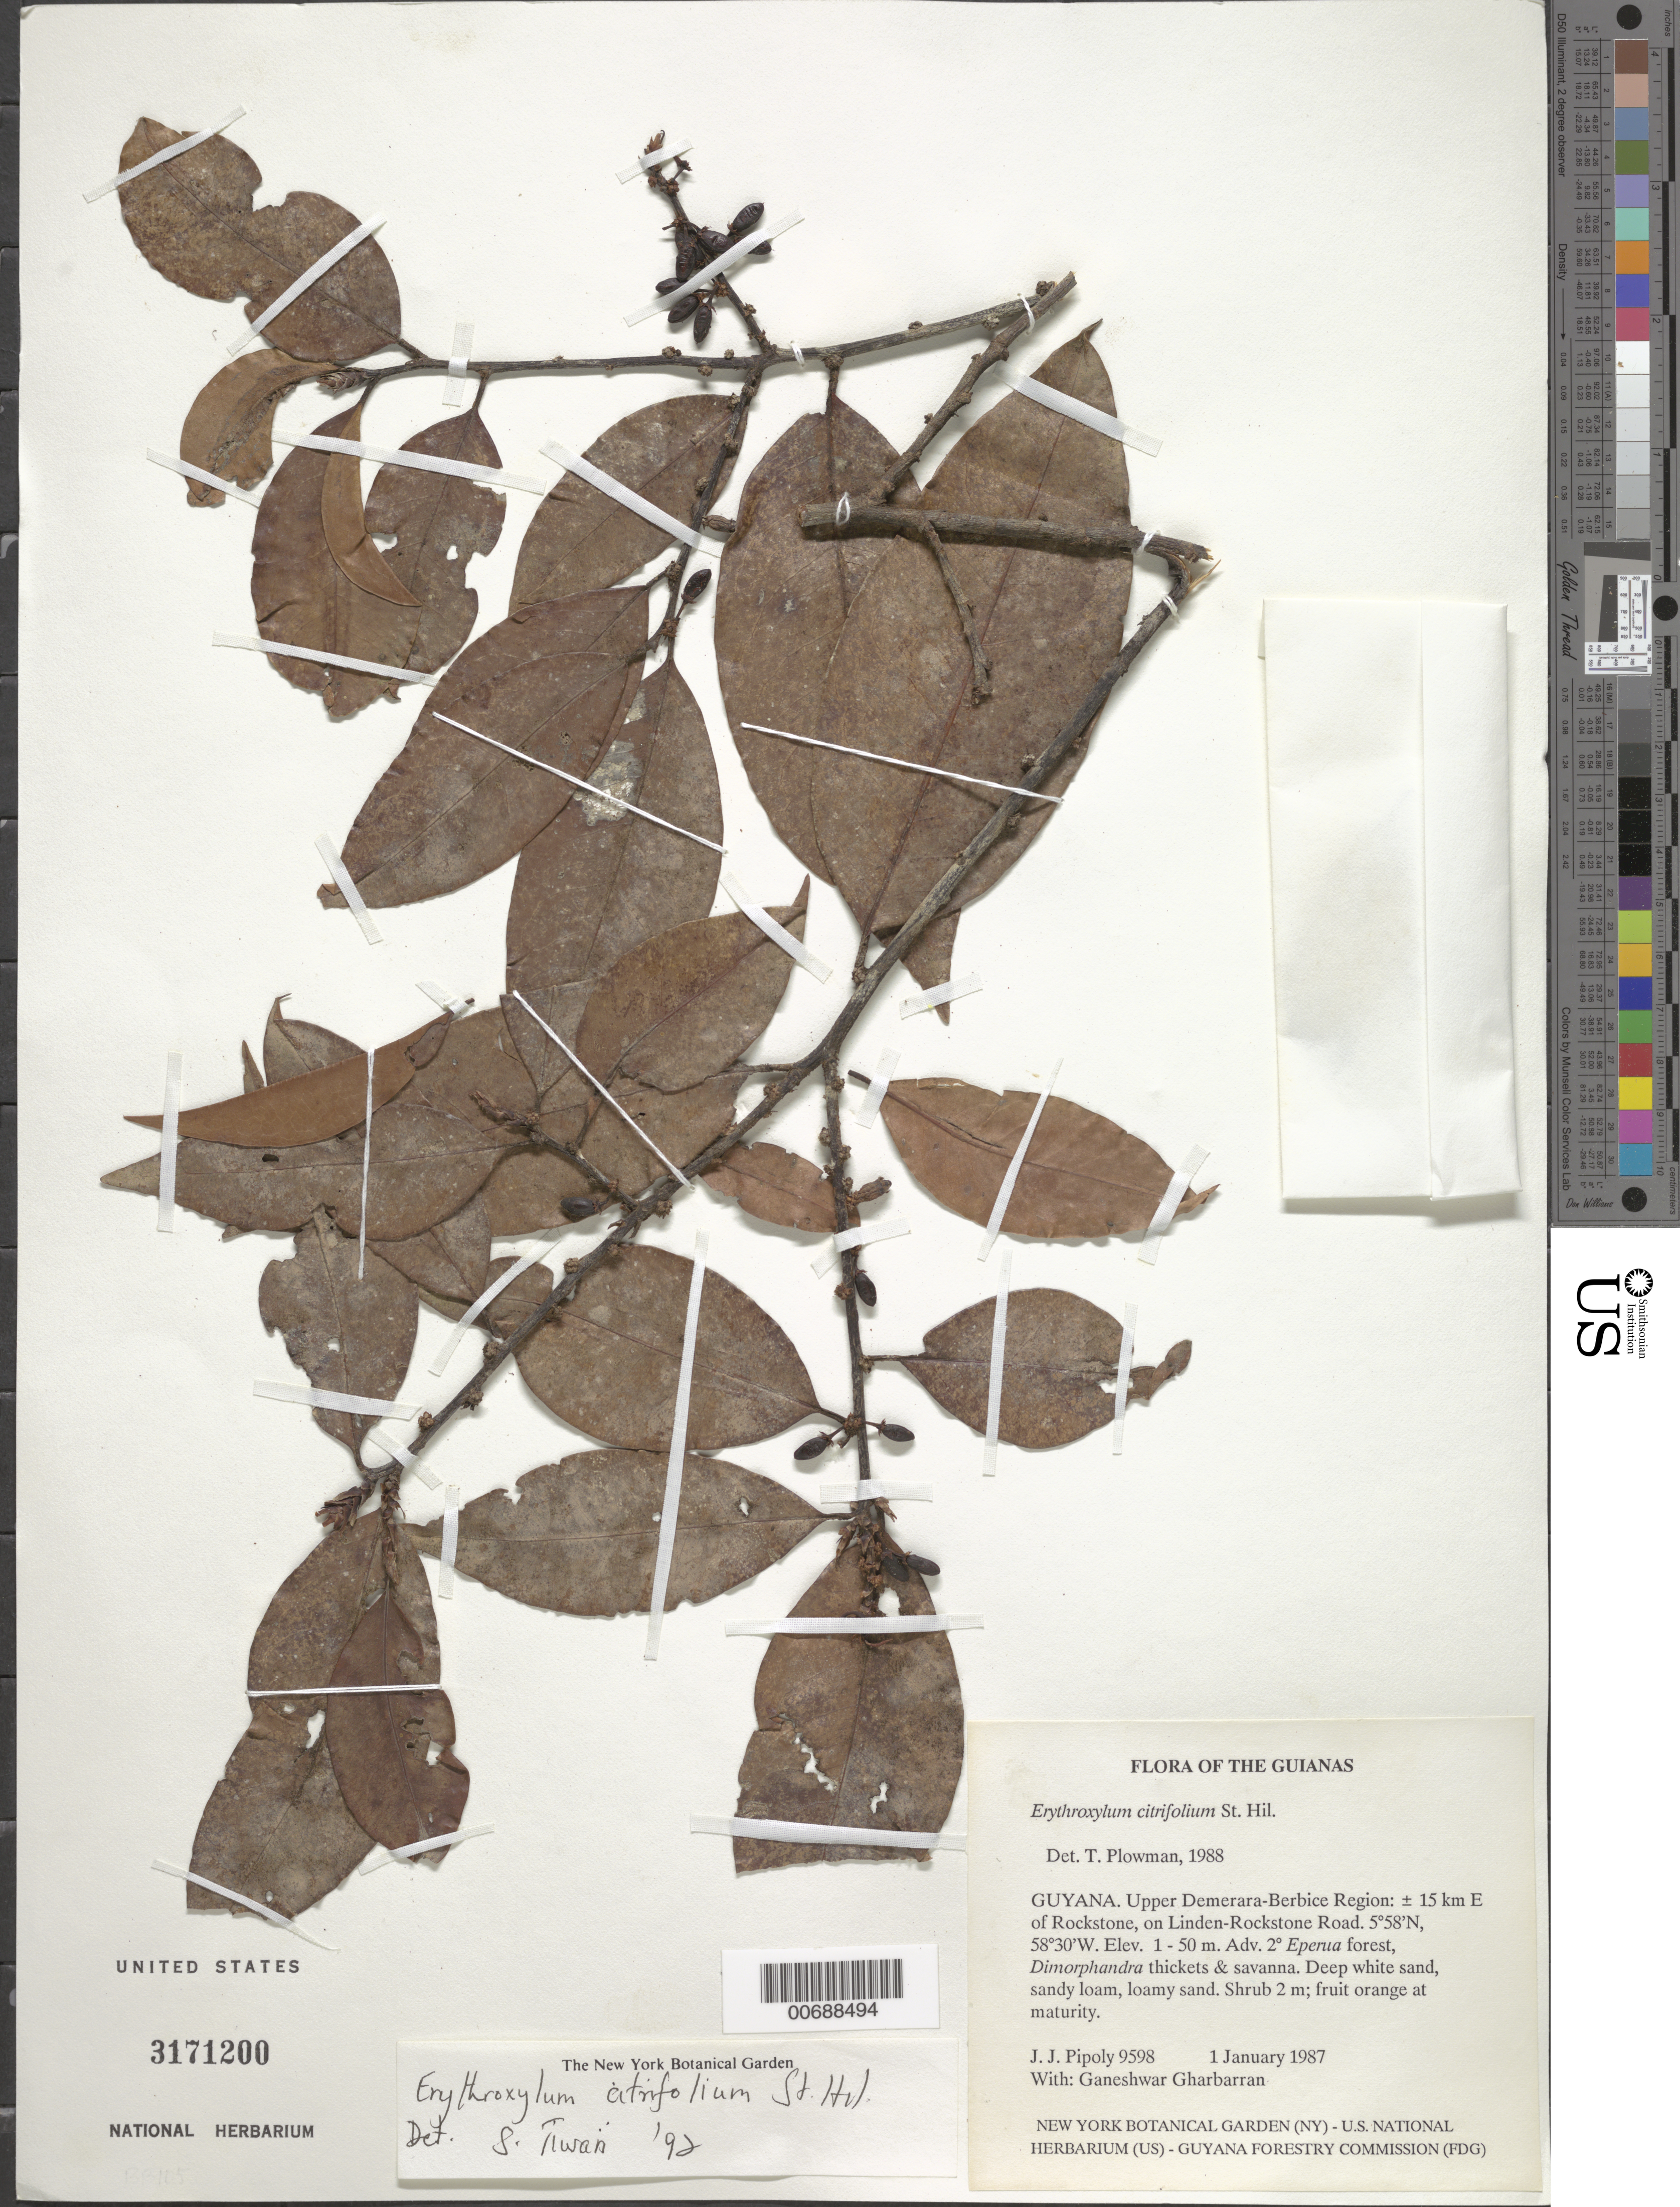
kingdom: Plantae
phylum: Tracheophyta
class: Magnoliopsida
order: Malpighiales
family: Erythroxylaceae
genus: Erythroxylum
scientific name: Erythroxylum citrifolium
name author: A. St.-Hil.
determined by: Plowman, Timothy C.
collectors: J. J. Pipoly & G. Gharbarran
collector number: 9598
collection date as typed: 11 January 1987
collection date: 1987-01-11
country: Guyana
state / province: U. Demerara-Berbice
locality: ±15 km E of Rockstone, on Linden-Rockstone Road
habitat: Adv. secondary Eperua forest, Dimorphandra thickets & savanna. Deep white sand, sandy loam, loamy sand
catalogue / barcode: US 3171200